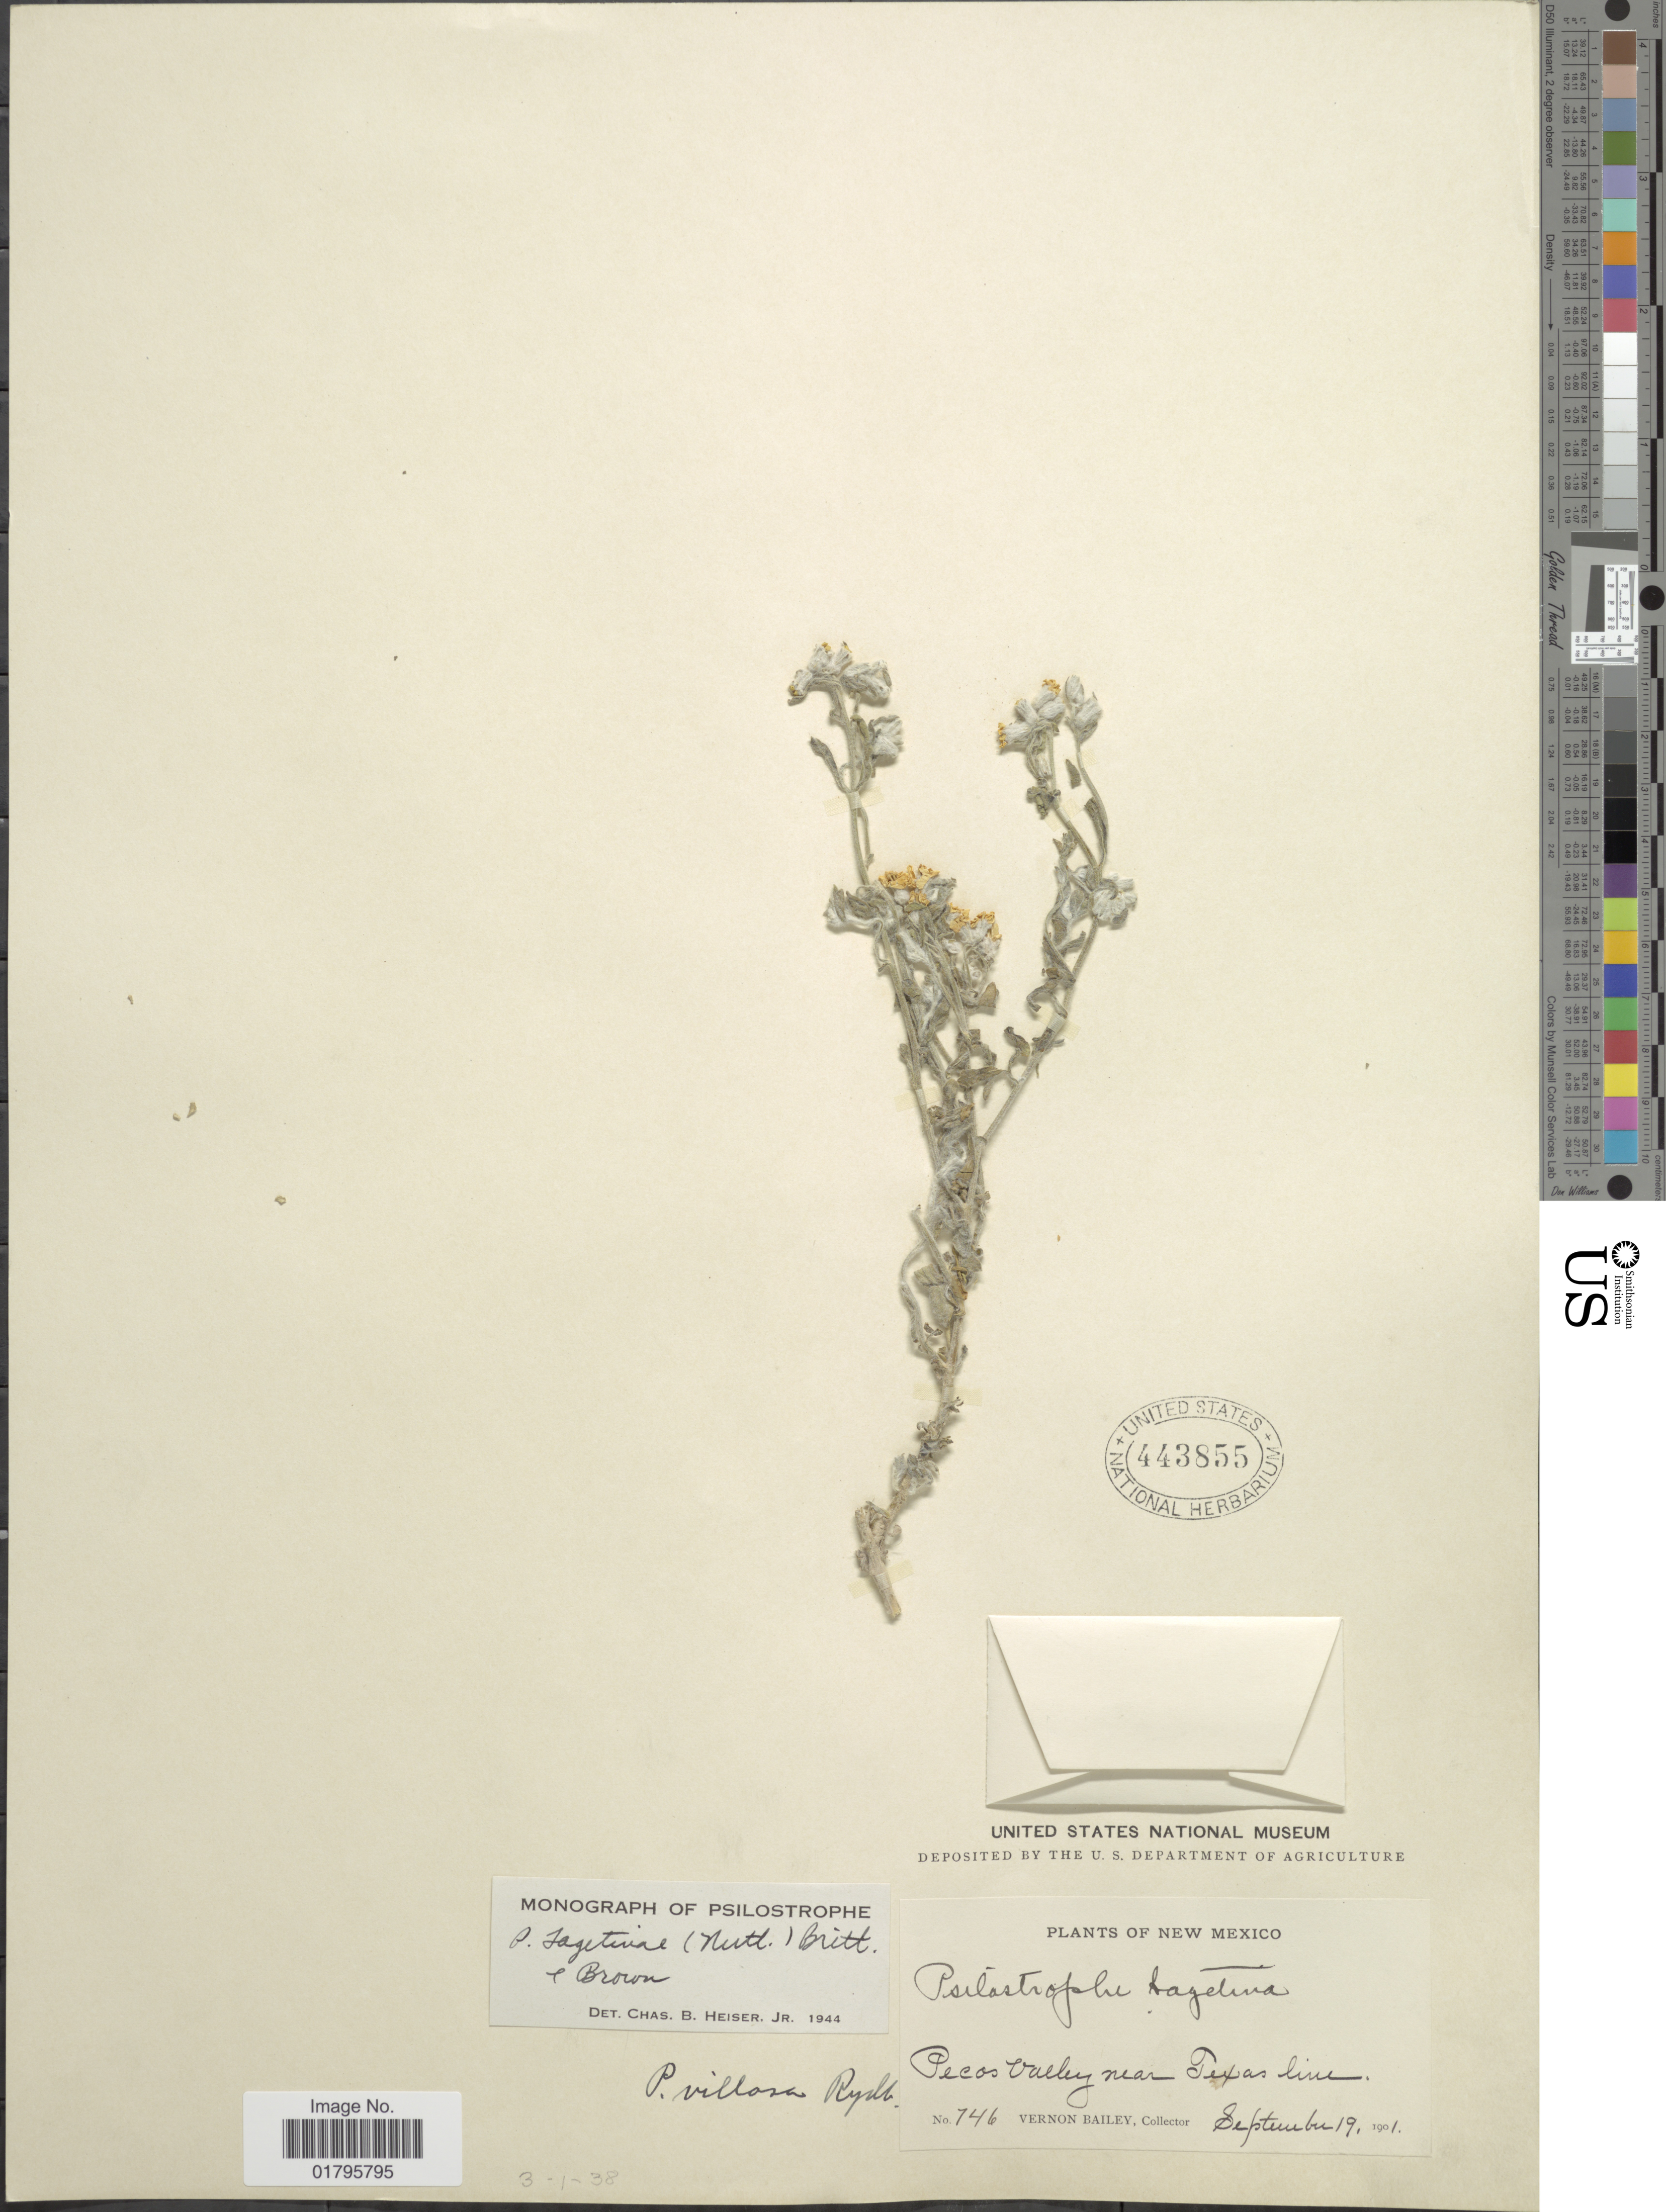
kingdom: Plantae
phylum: Tracheophyta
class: Magnoliopsida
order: Asterales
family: Asteraceae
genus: Psilostrophe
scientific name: Psilostrophe tagetina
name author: (Nutt.) Greene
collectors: V. O. Bailey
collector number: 746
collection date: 1901-09-19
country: United States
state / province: New Mexico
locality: Pecos valley near Texas line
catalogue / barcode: US 443855